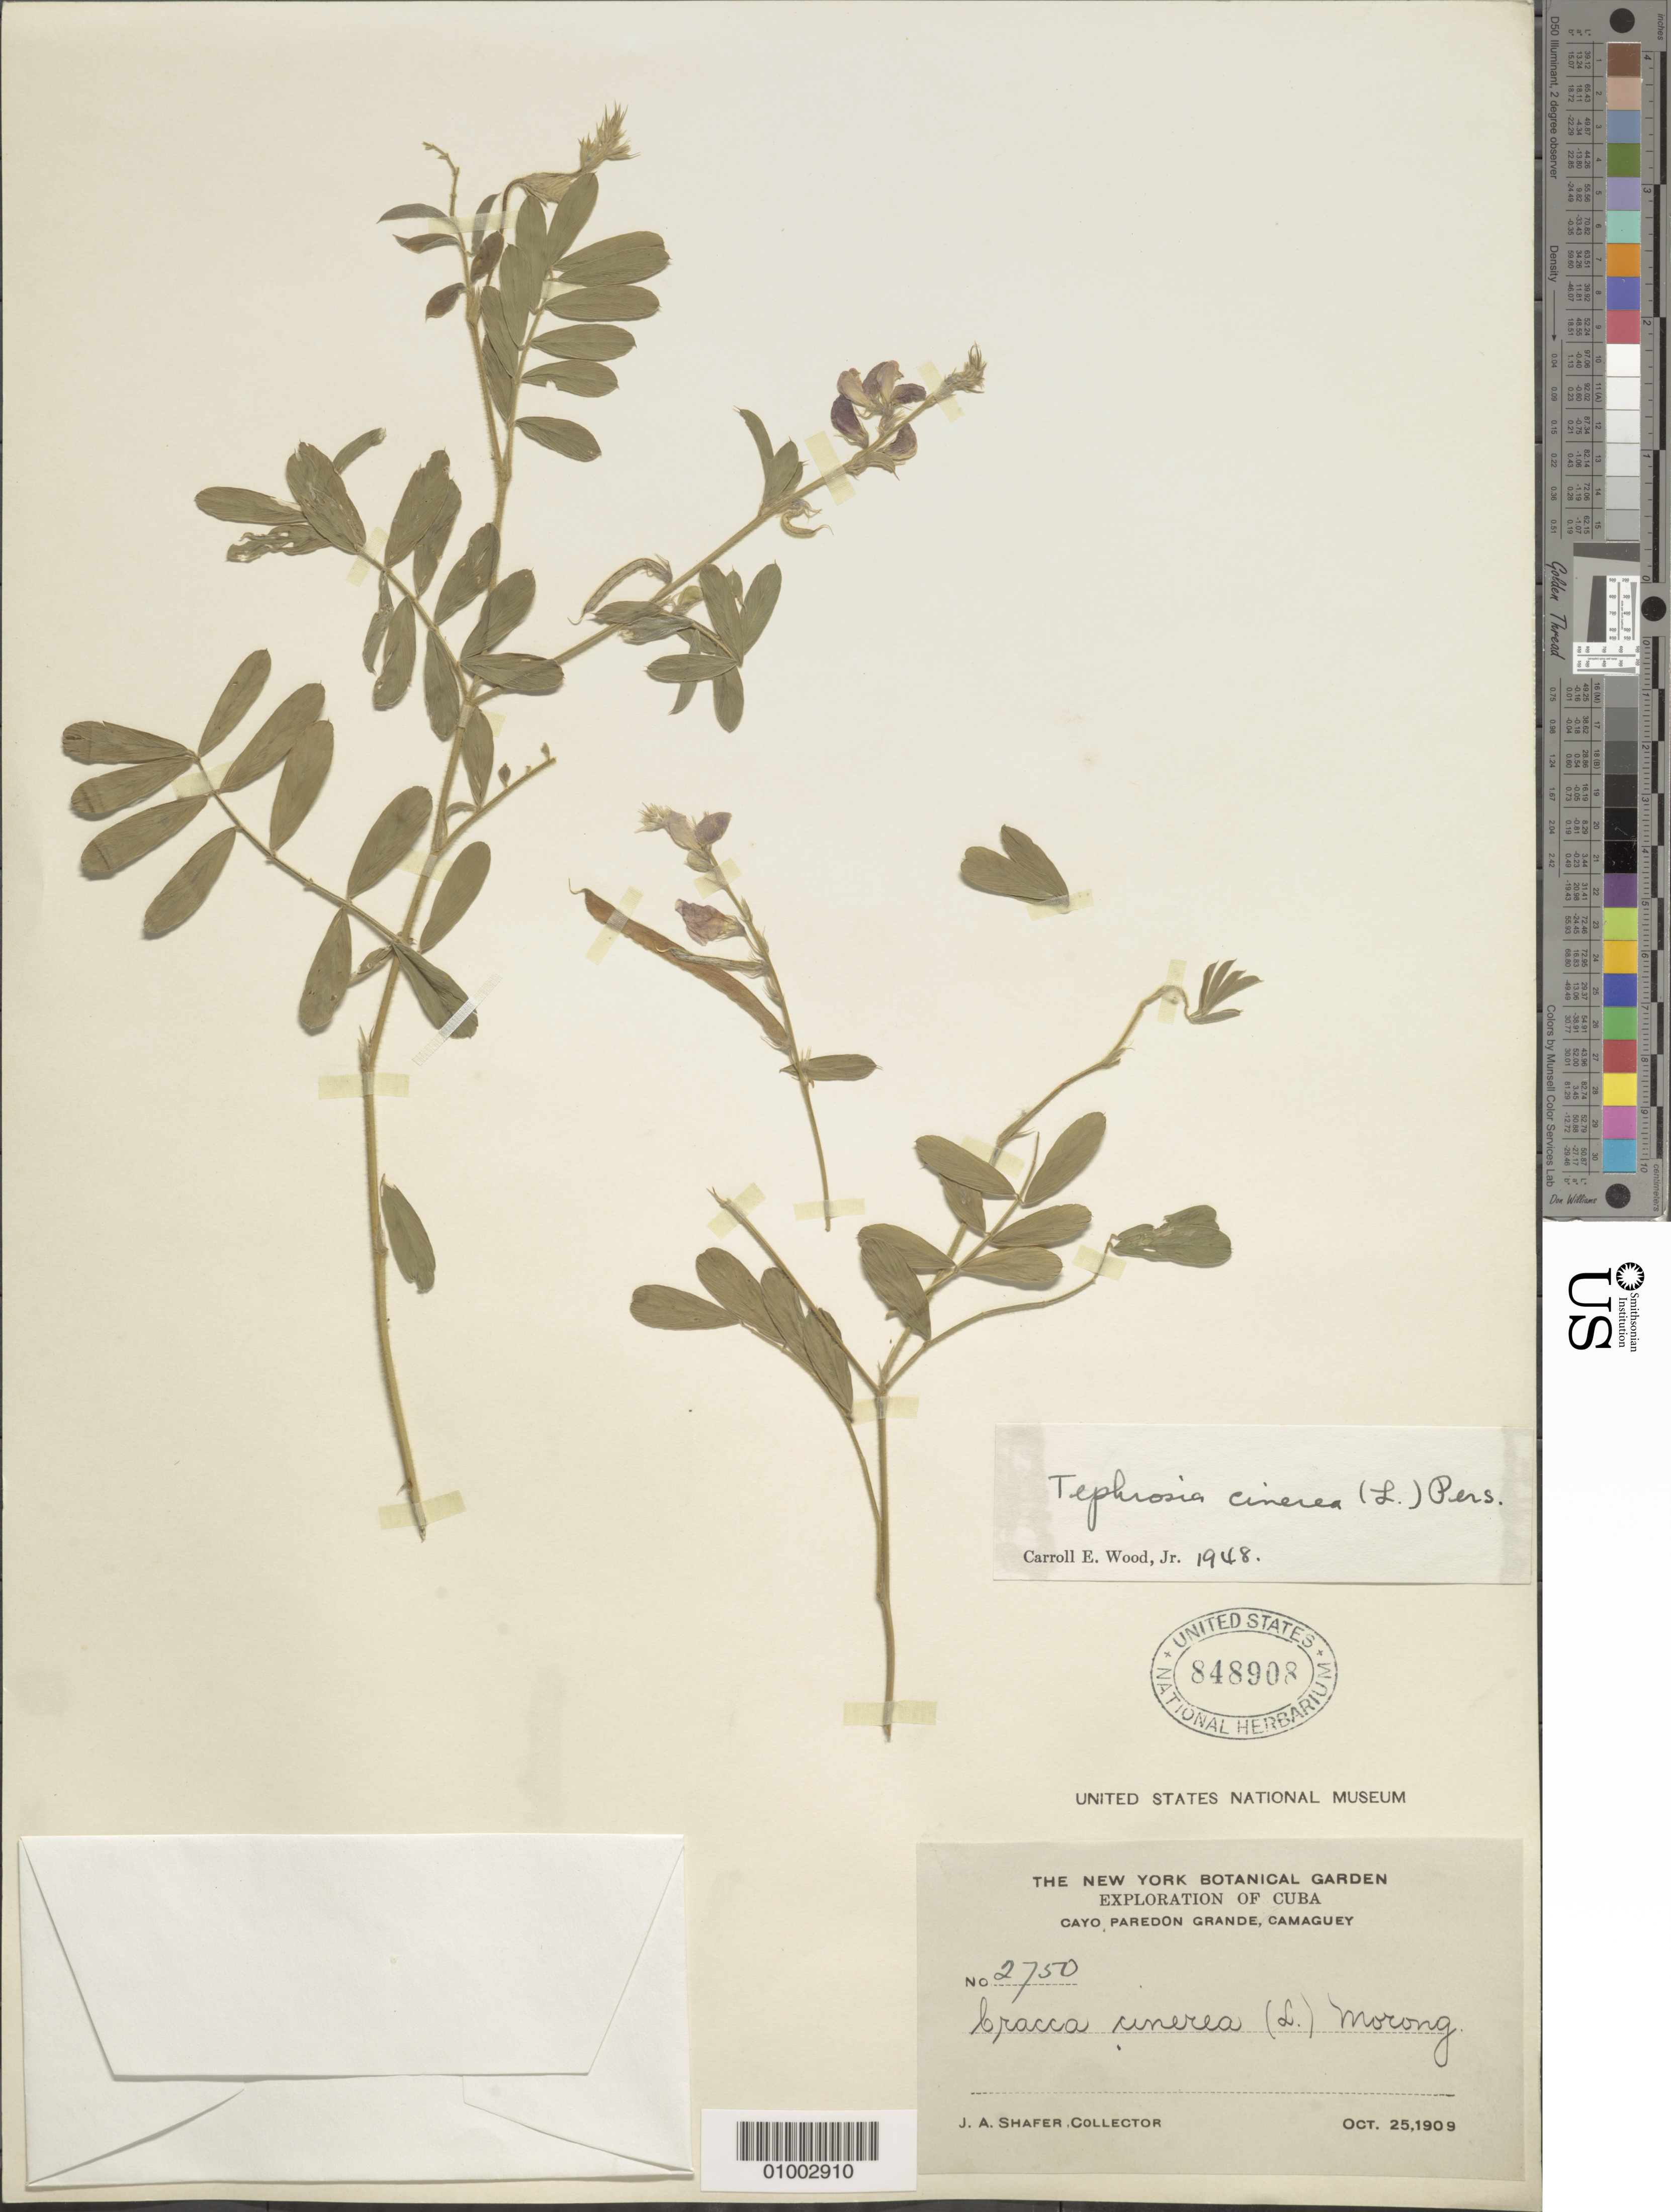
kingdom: Plantae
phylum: Tracheophyta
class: Magnoliopsida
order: Fabales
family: Fabaceae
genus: Tephrosia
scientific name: Tephrosia cinerea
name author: (L.) Pers.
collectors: J. A. Shafer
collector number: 2750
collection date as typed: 25 Oct 1909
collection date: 1909-10-25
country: Cuba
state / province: Camagüey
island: Cuba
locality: Cayo, Paredon Grande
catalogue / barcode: US 848908